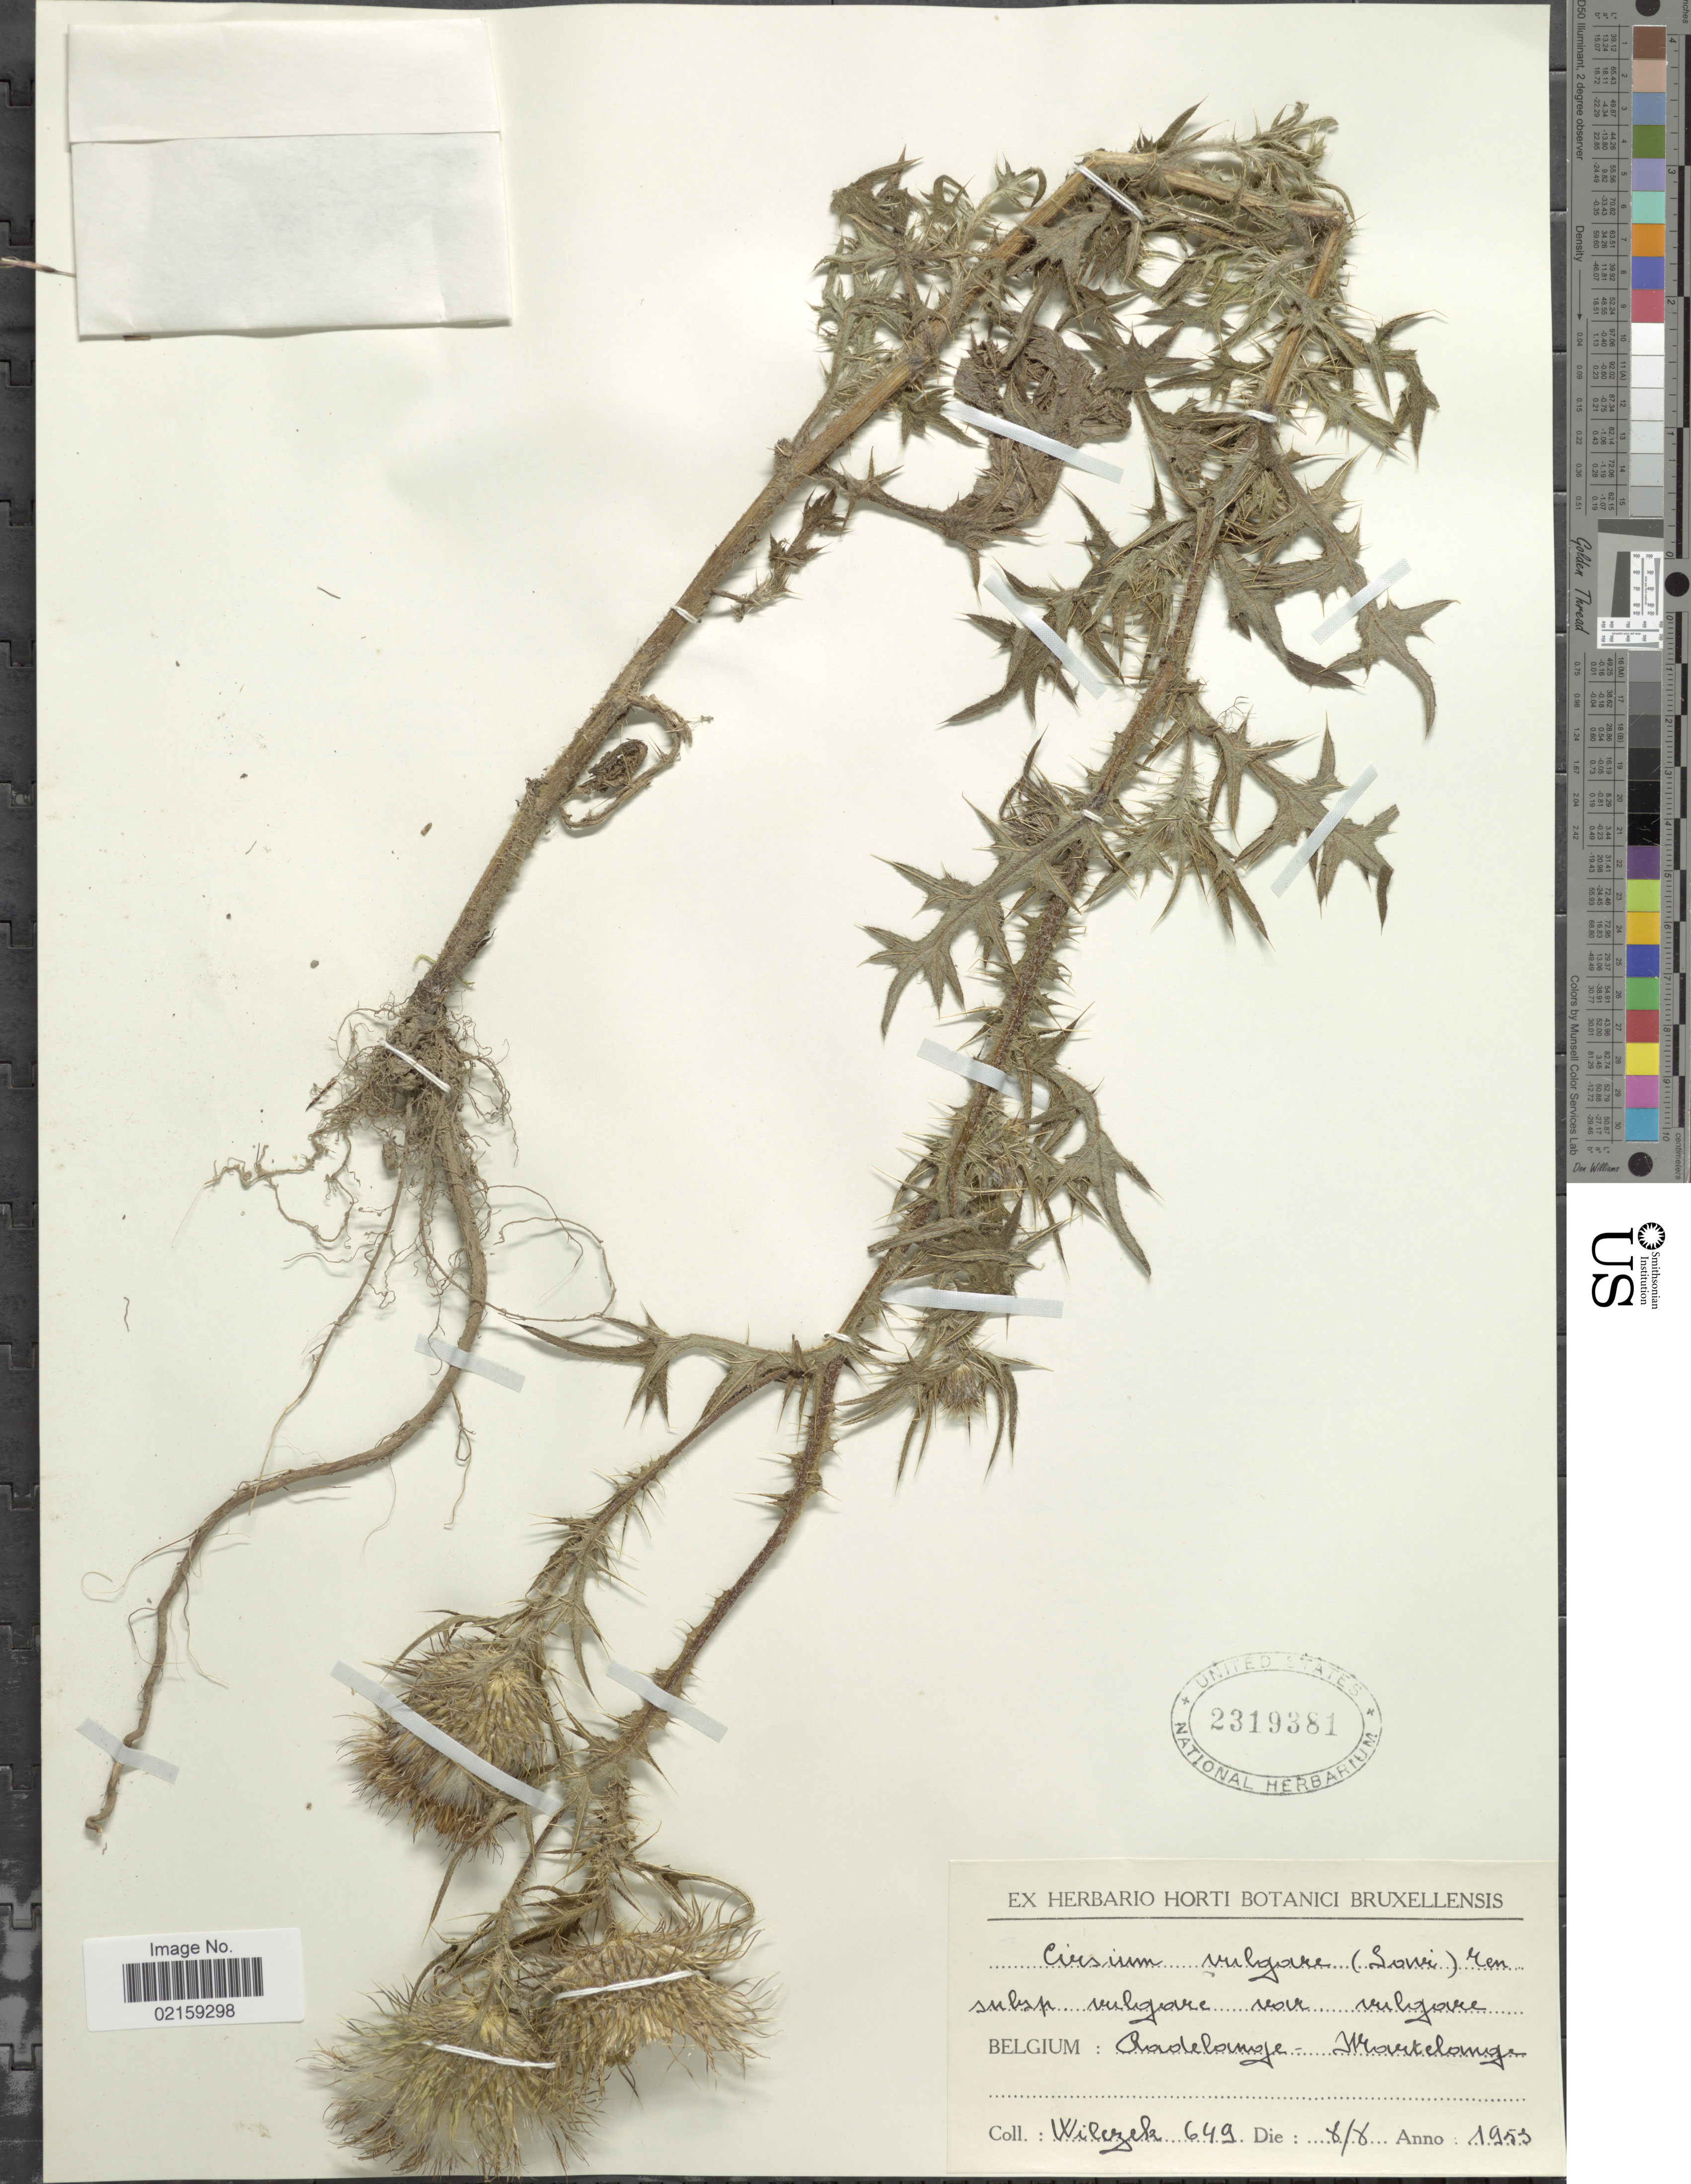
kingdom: Plantae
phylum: Tracheophyta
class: Magnoliopsida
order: Asterales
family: Asteraceae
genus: Cirsium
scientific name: Cirsium vulgare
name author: (Savi) Ten.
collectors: -. Wilezek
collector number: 649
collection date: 1953-06-06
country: Belgium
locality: Radelanoje Martelomige [interpreted]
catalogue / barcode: US 2319381